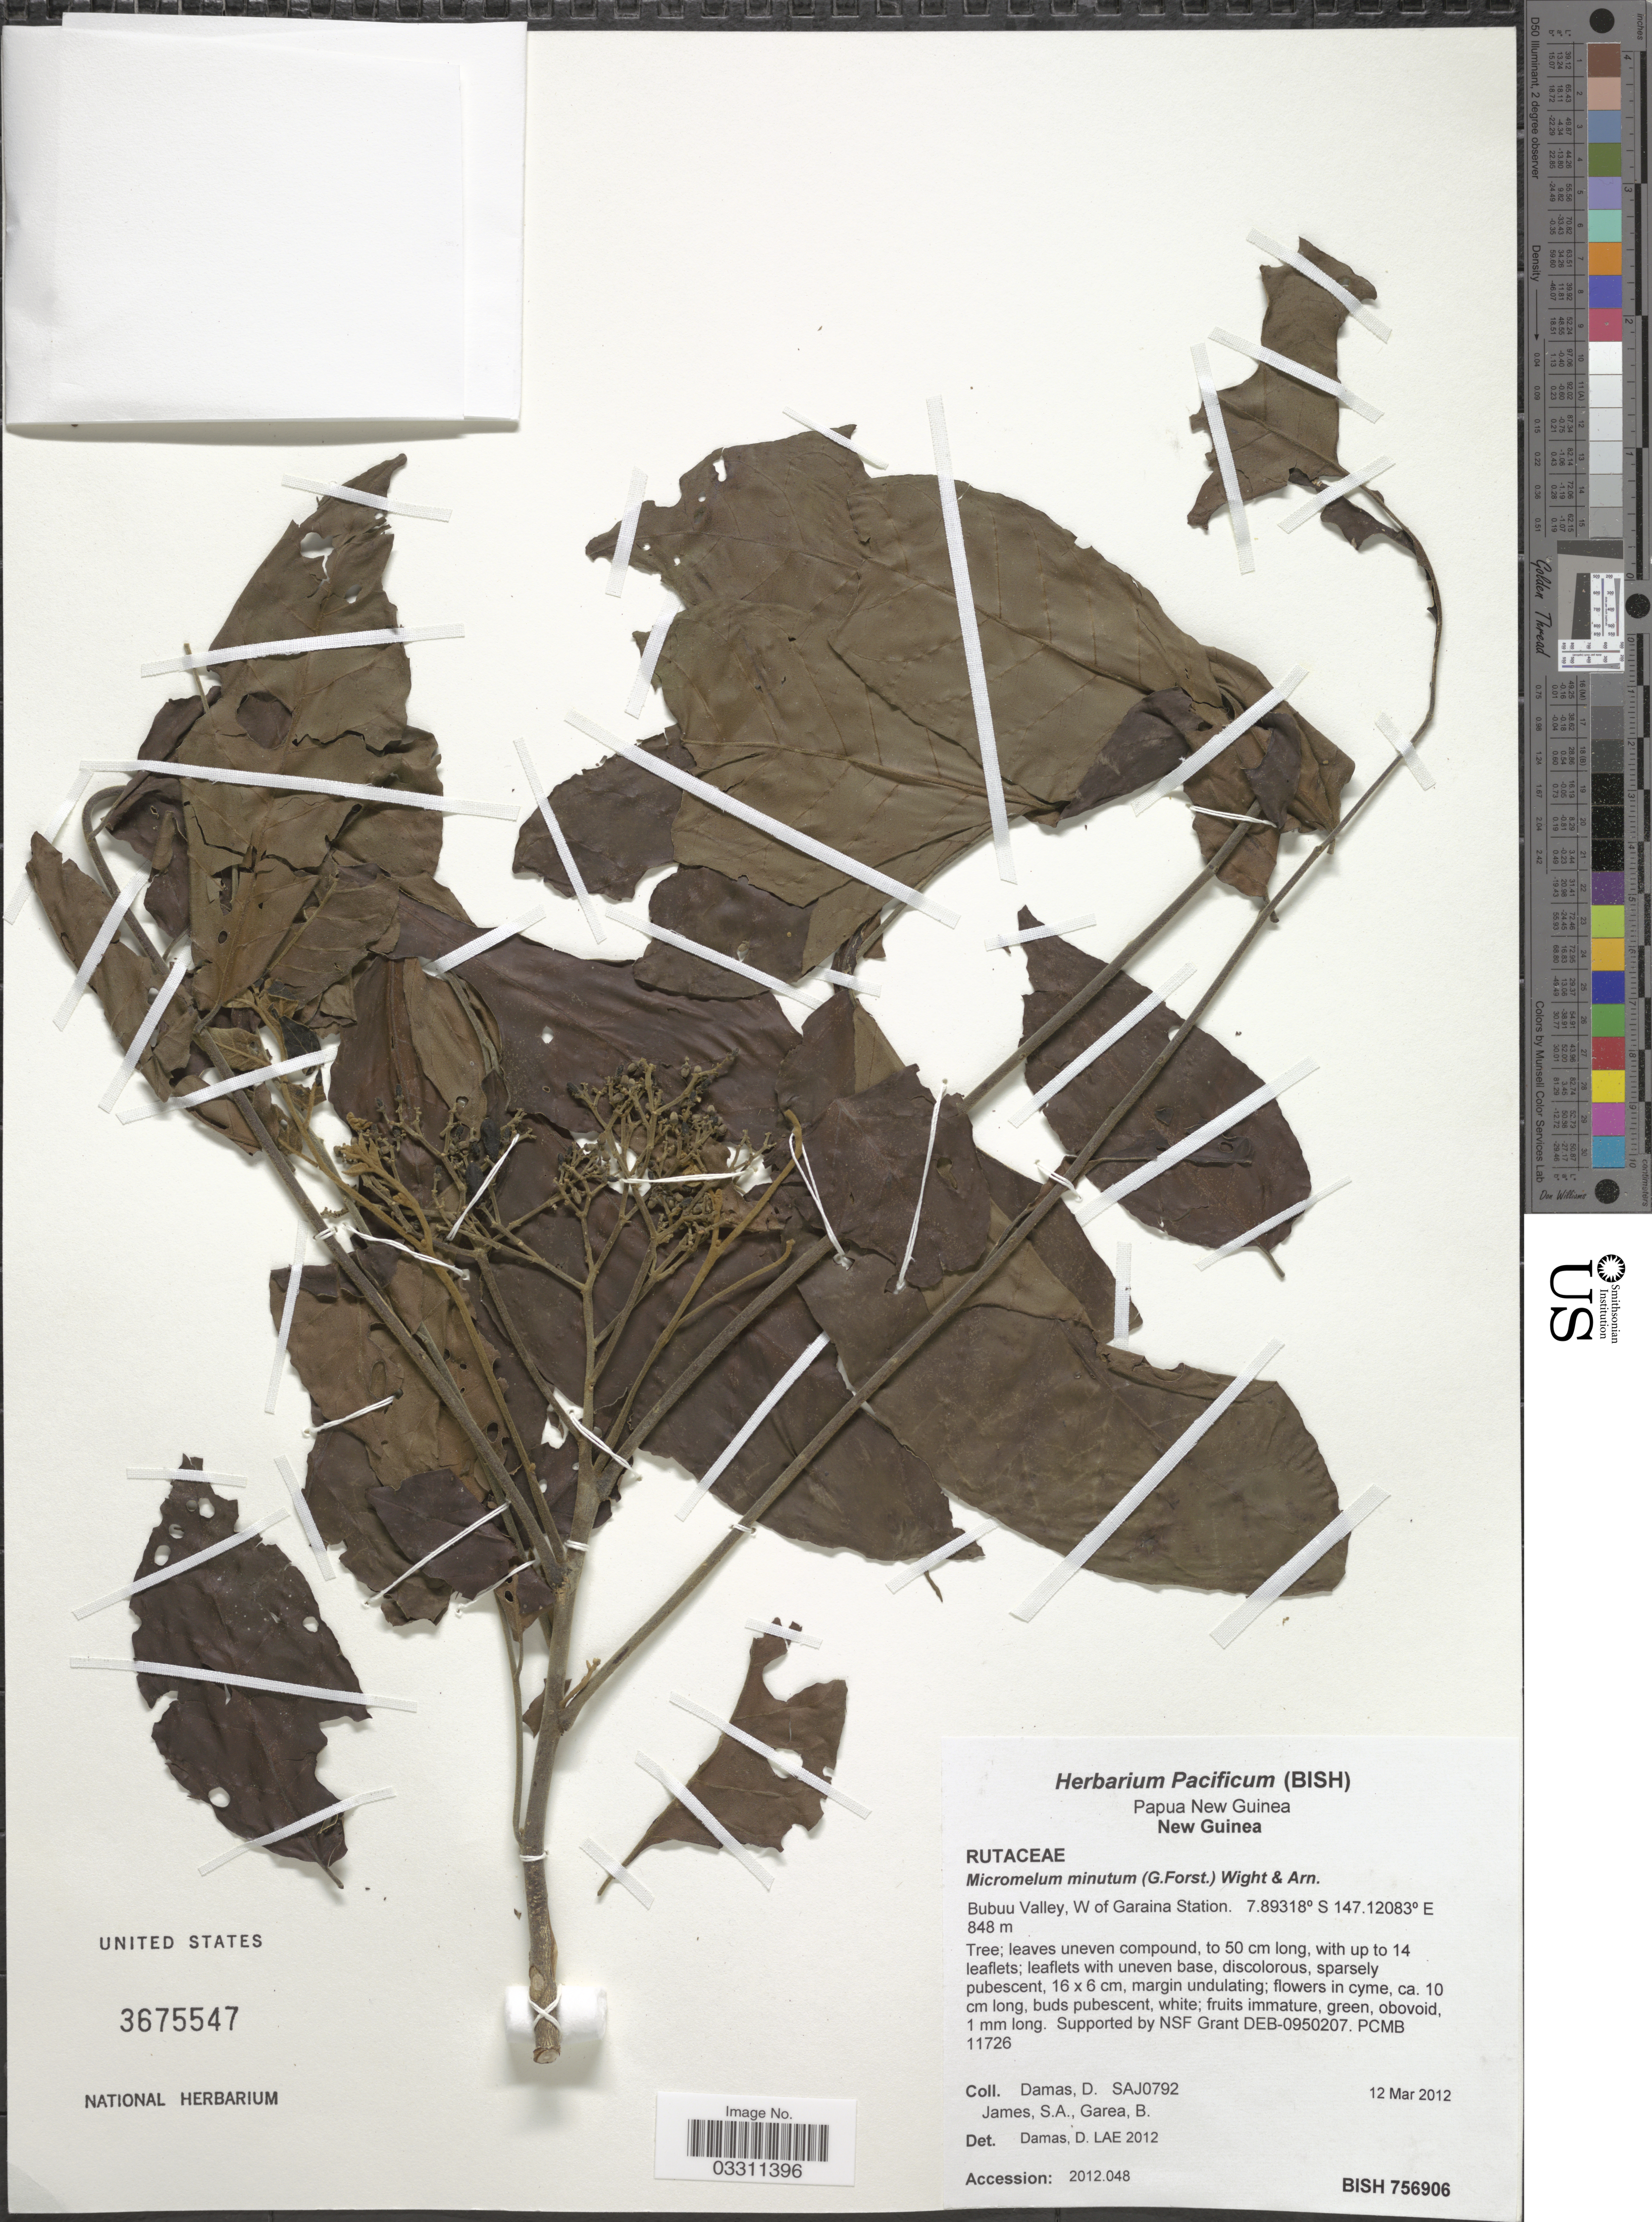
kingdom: Plantae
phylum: Tracheophyta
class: Magnoliopsida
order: Sapindales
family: Rutaceae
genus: Micromelum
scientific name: Micromelum minutum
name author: (G. Forst.) Wight & Arn.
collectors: D. Damas, S. James & B. Garea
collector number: SAJ0792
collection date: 2012-03-12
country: Papua New Guinea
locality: New Guinea. Bubuu Valley, W of Garaina Station.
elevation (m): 848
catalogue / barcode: US 3675547